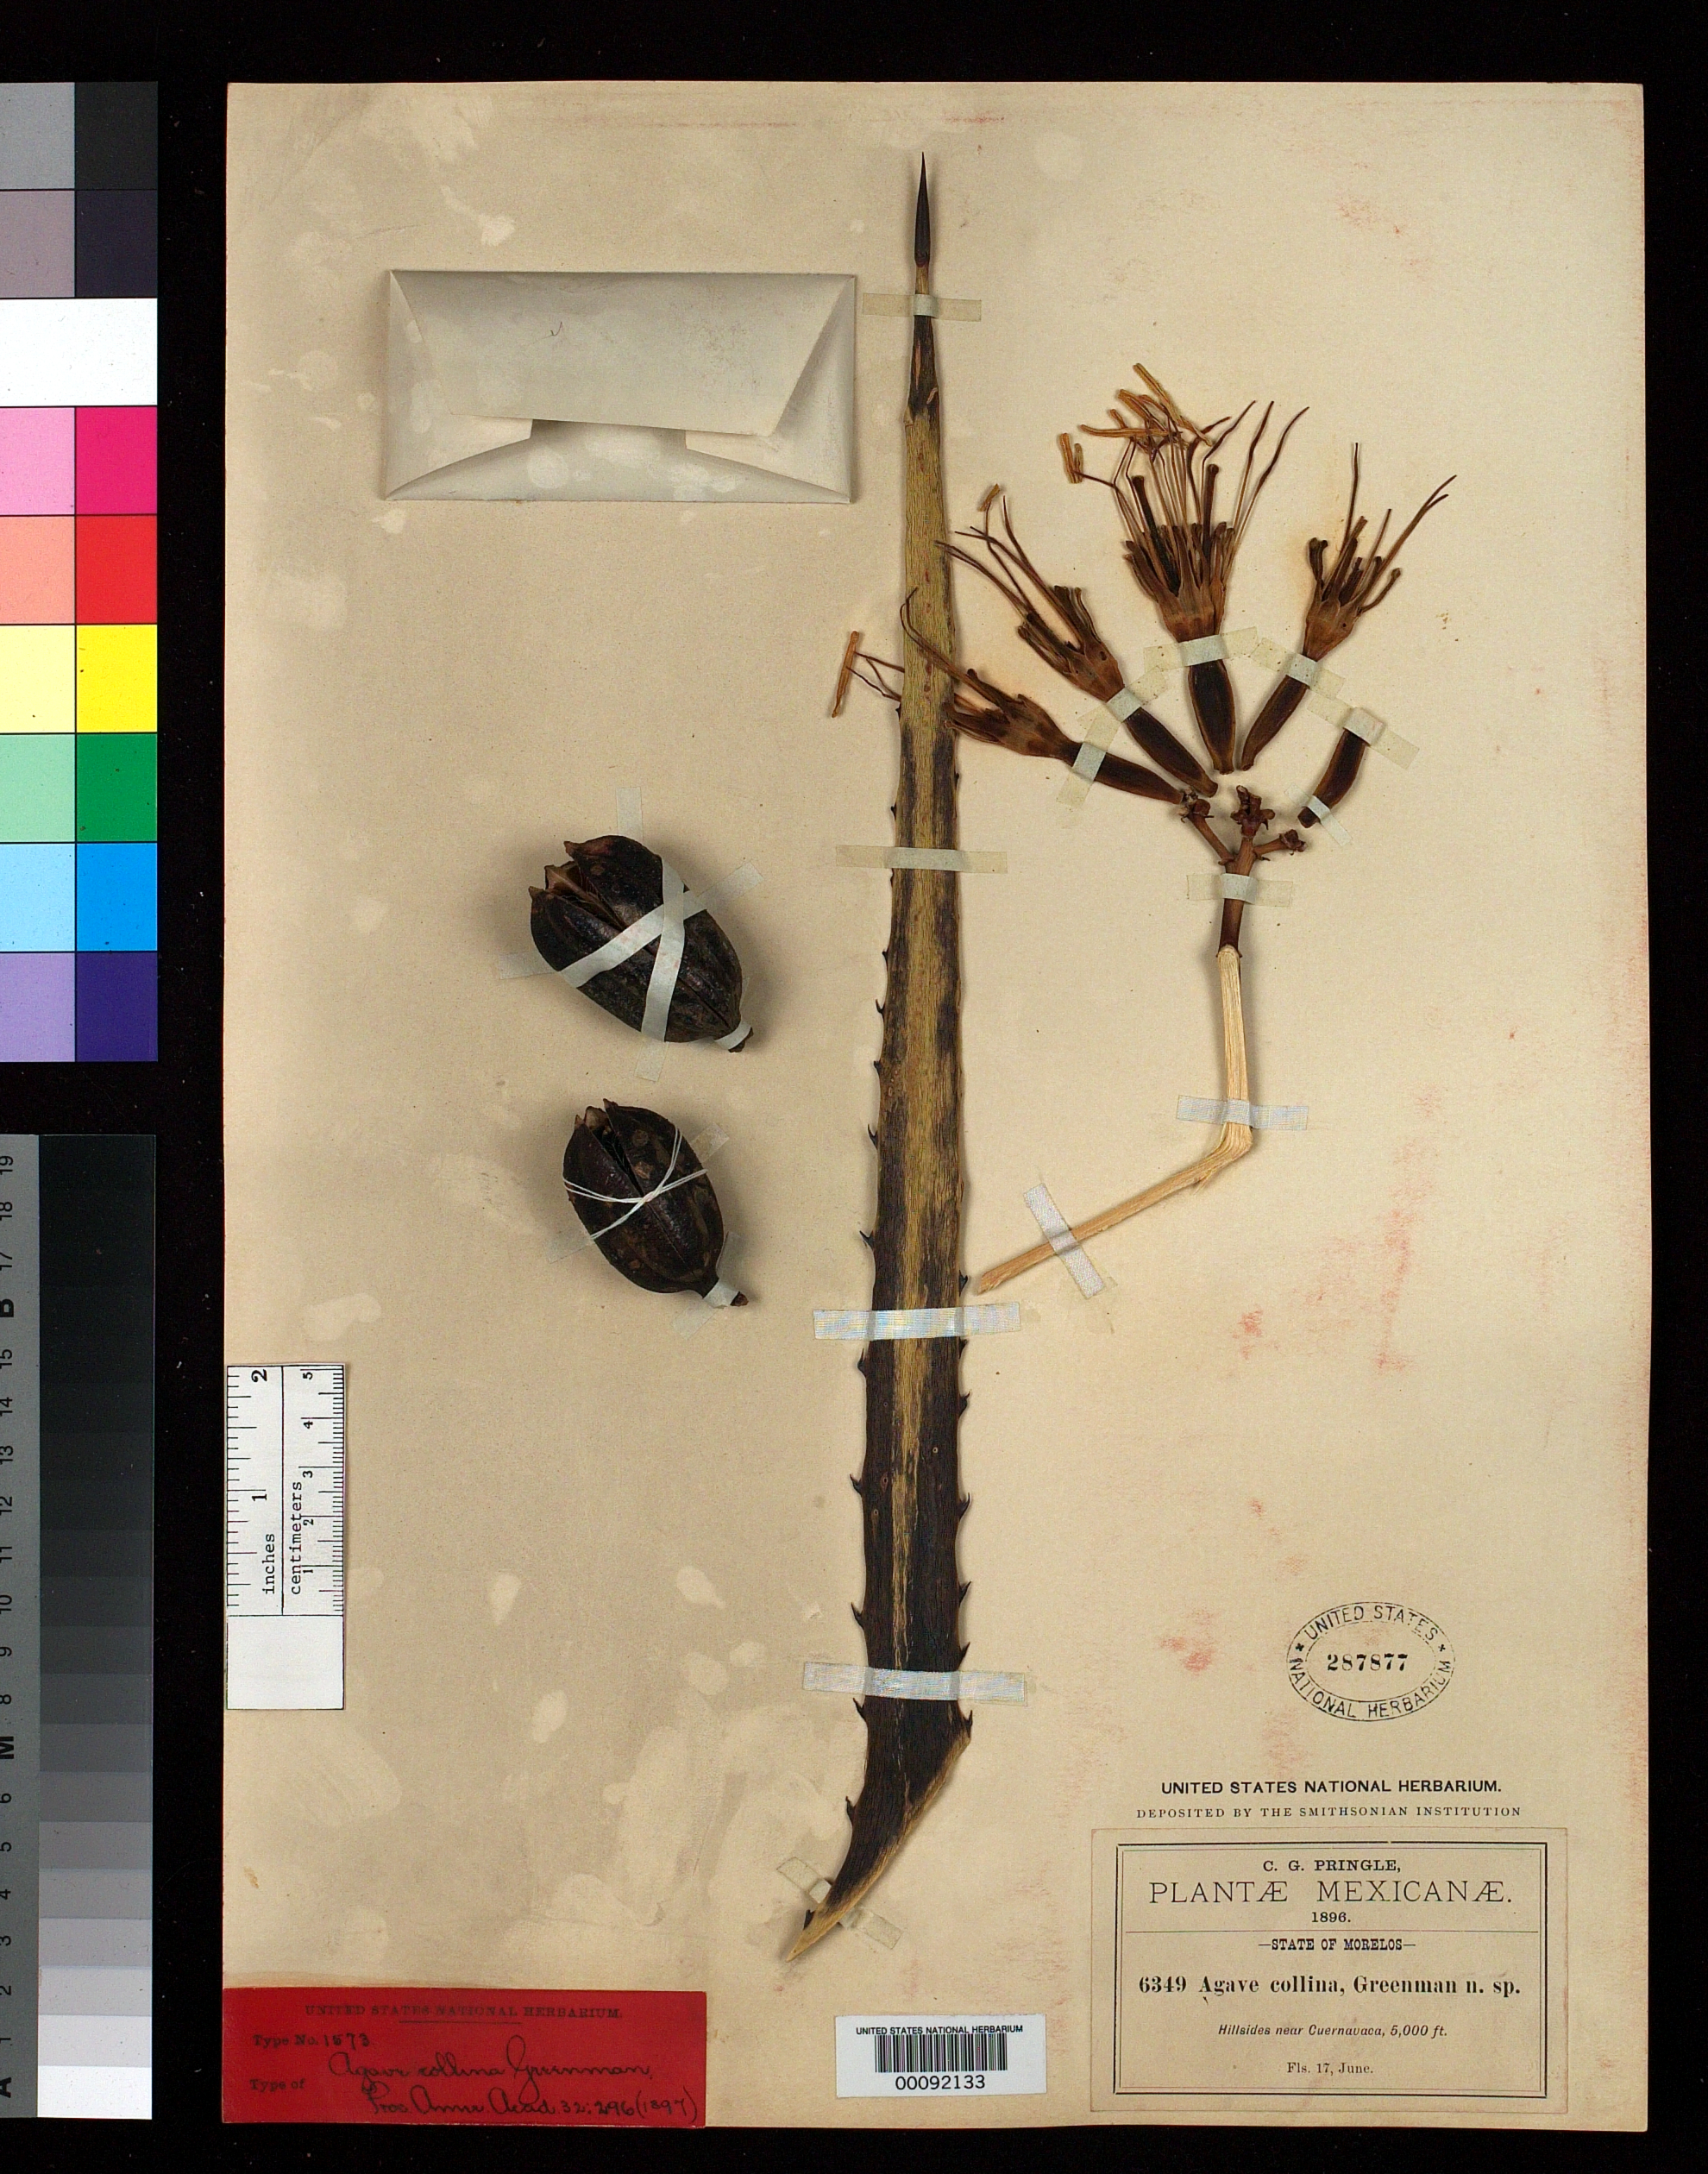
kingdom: Plantae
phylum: Tracheophyta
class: Liliopsida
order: Asparagales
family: Asparagaceae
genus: Agave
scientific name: Agave collina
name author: Greenm.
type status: Isotype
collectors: C. G. Pringle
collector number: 6349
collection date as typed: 17 Jun 1896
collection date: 1896-06-17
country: Mexico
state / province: Morelos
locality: Cuernavaca.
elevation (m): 1500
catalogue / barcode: US 287877